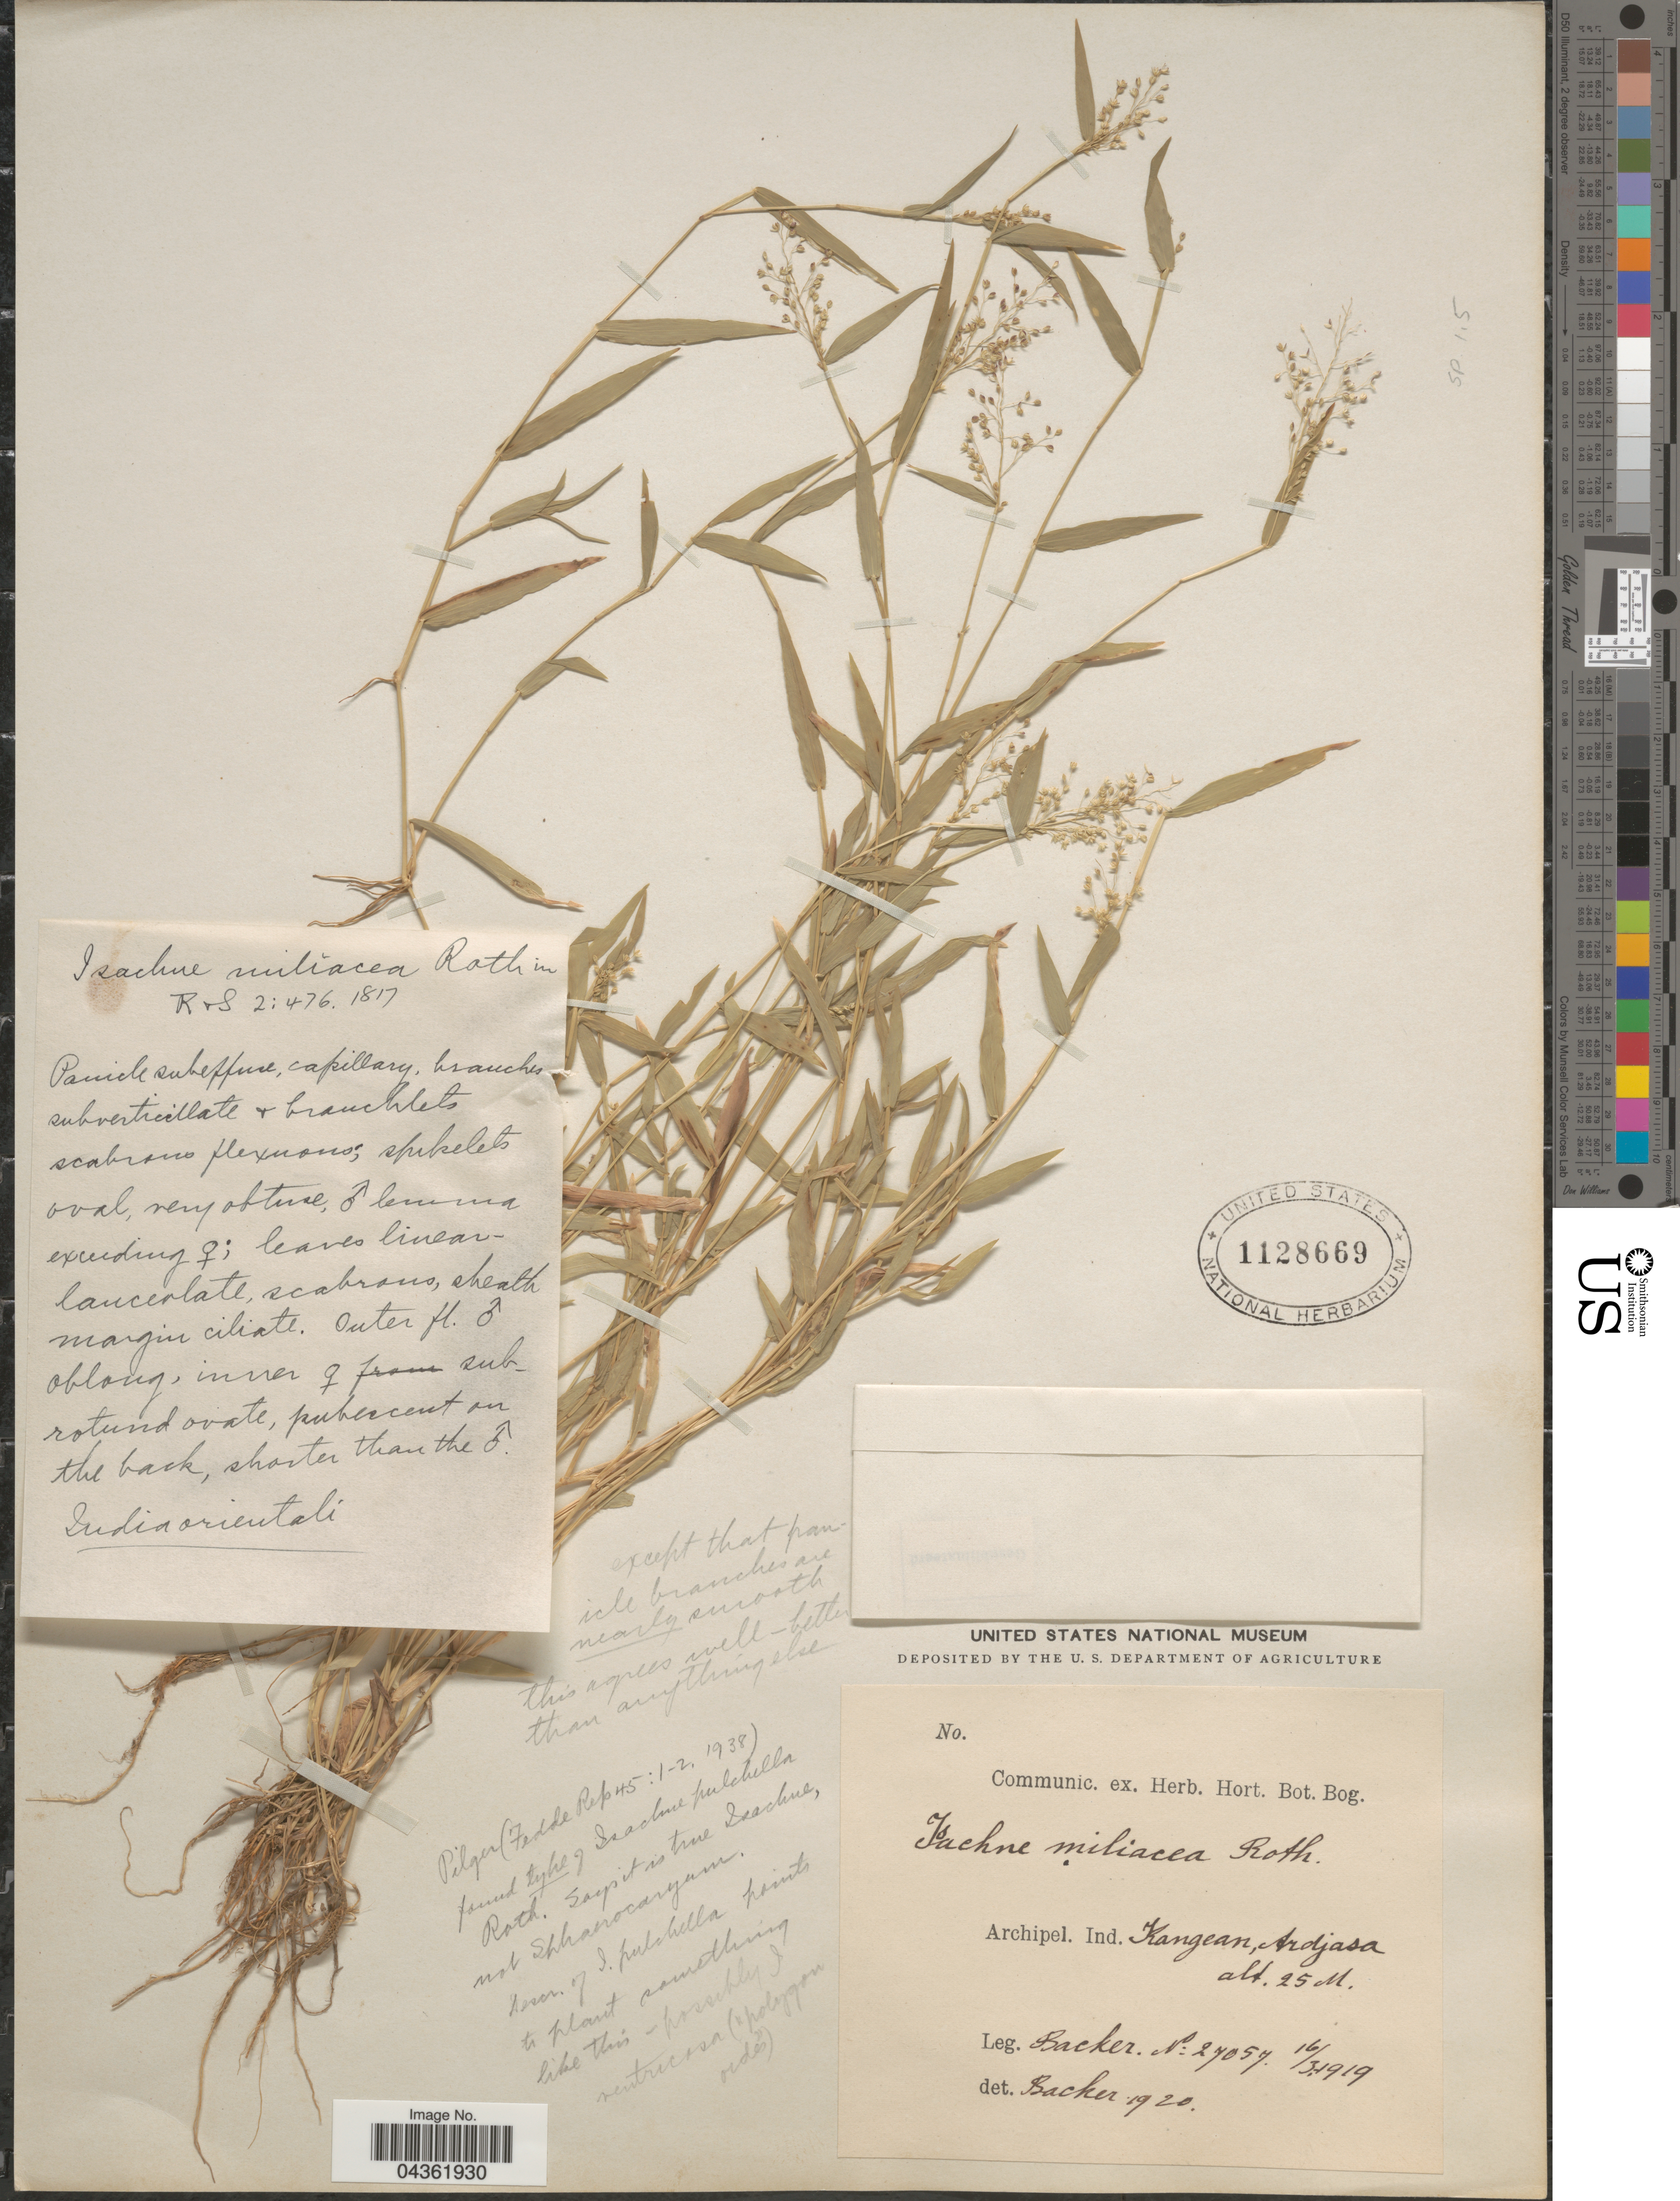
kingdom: Plantae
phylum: Tracheophyta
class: Liliopsida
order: Poales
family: Poaceae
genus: Isachne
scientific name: Isachne globosa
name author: (Thunb.) Kuntze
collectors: Backer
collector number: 27057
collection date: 1913-03-16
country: Indonesia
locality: Archipel. Ind. Kangean, Ardjasa.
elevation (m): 25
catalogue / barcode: US 1128669